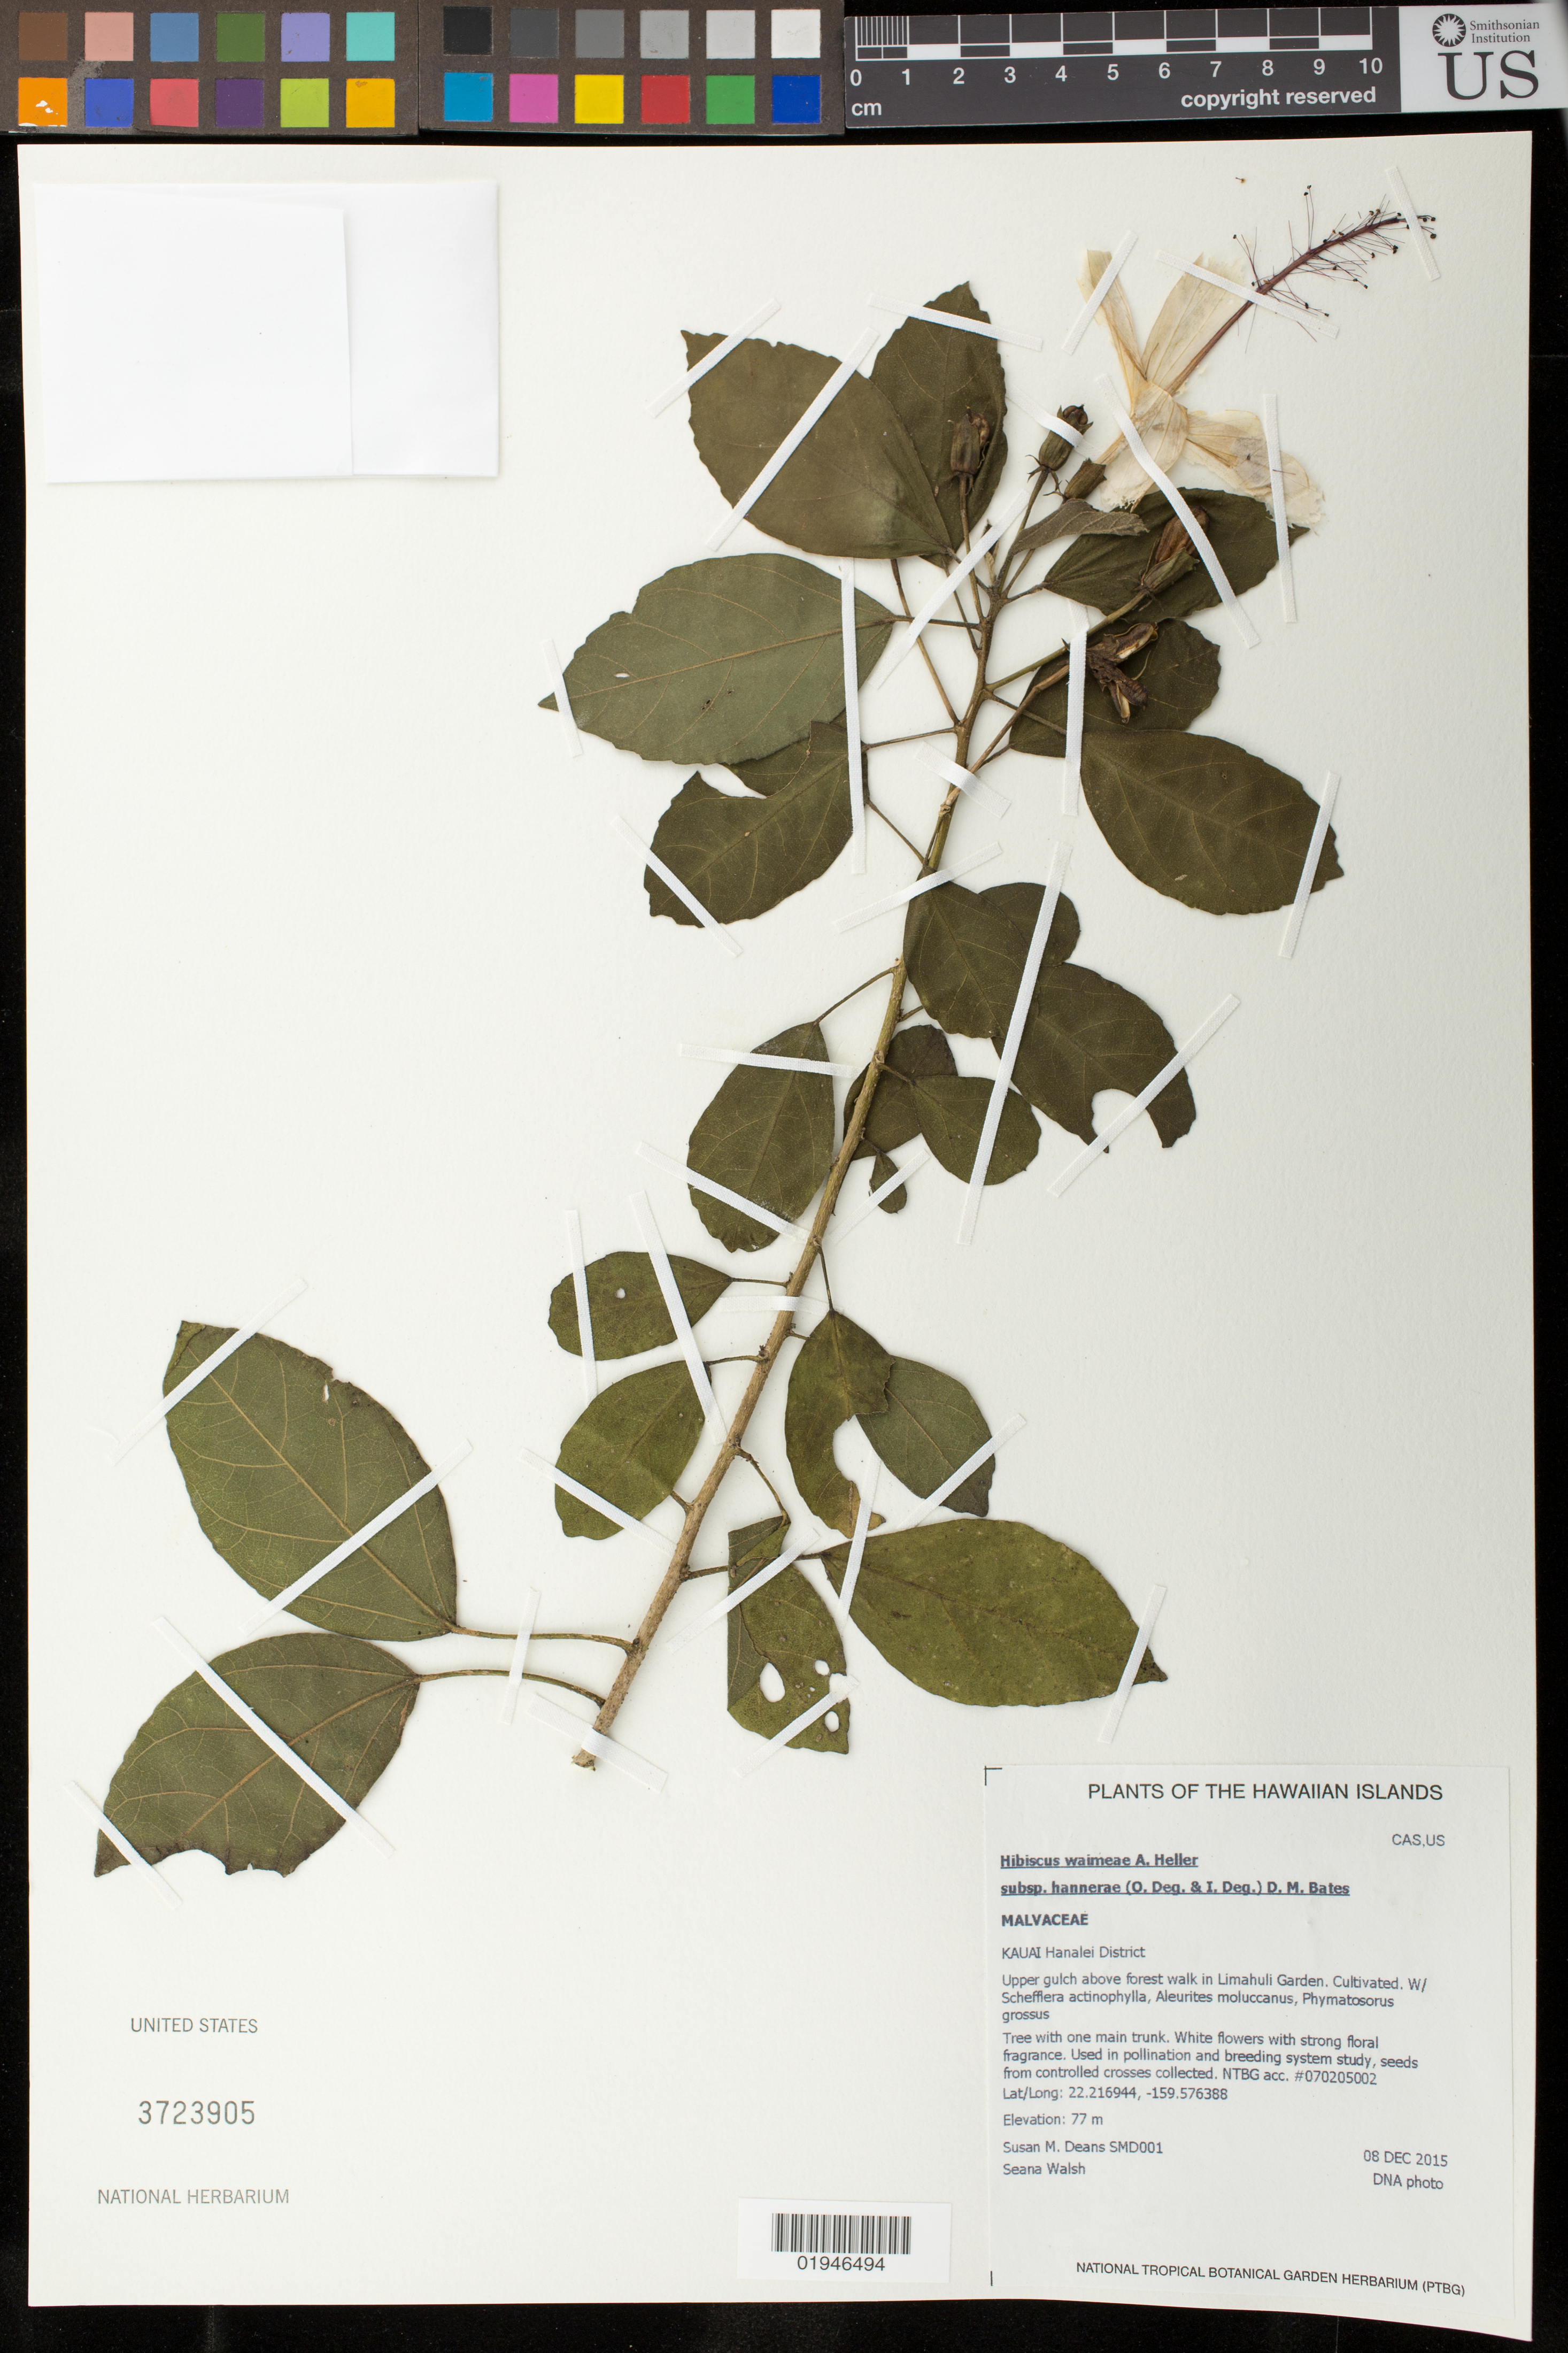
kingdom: Plantae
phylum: Tracheophyta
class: Magnoliopsida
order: Malvales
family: Malvaceae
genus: Hibiscus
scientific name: Hibiscus waimeae subsp. hannerae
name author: (O. Deg. & I. Deg.) D.M. Bates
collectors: S. Deans & S. Walsh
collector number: SMD001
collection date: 2015-12-08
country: United States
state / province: Hawaii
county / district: Kauai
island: Kaua'i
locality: Hanalei District, Upper gulch above forest walk in Limahuli Garden.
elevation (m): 77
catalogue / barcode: US 3723905